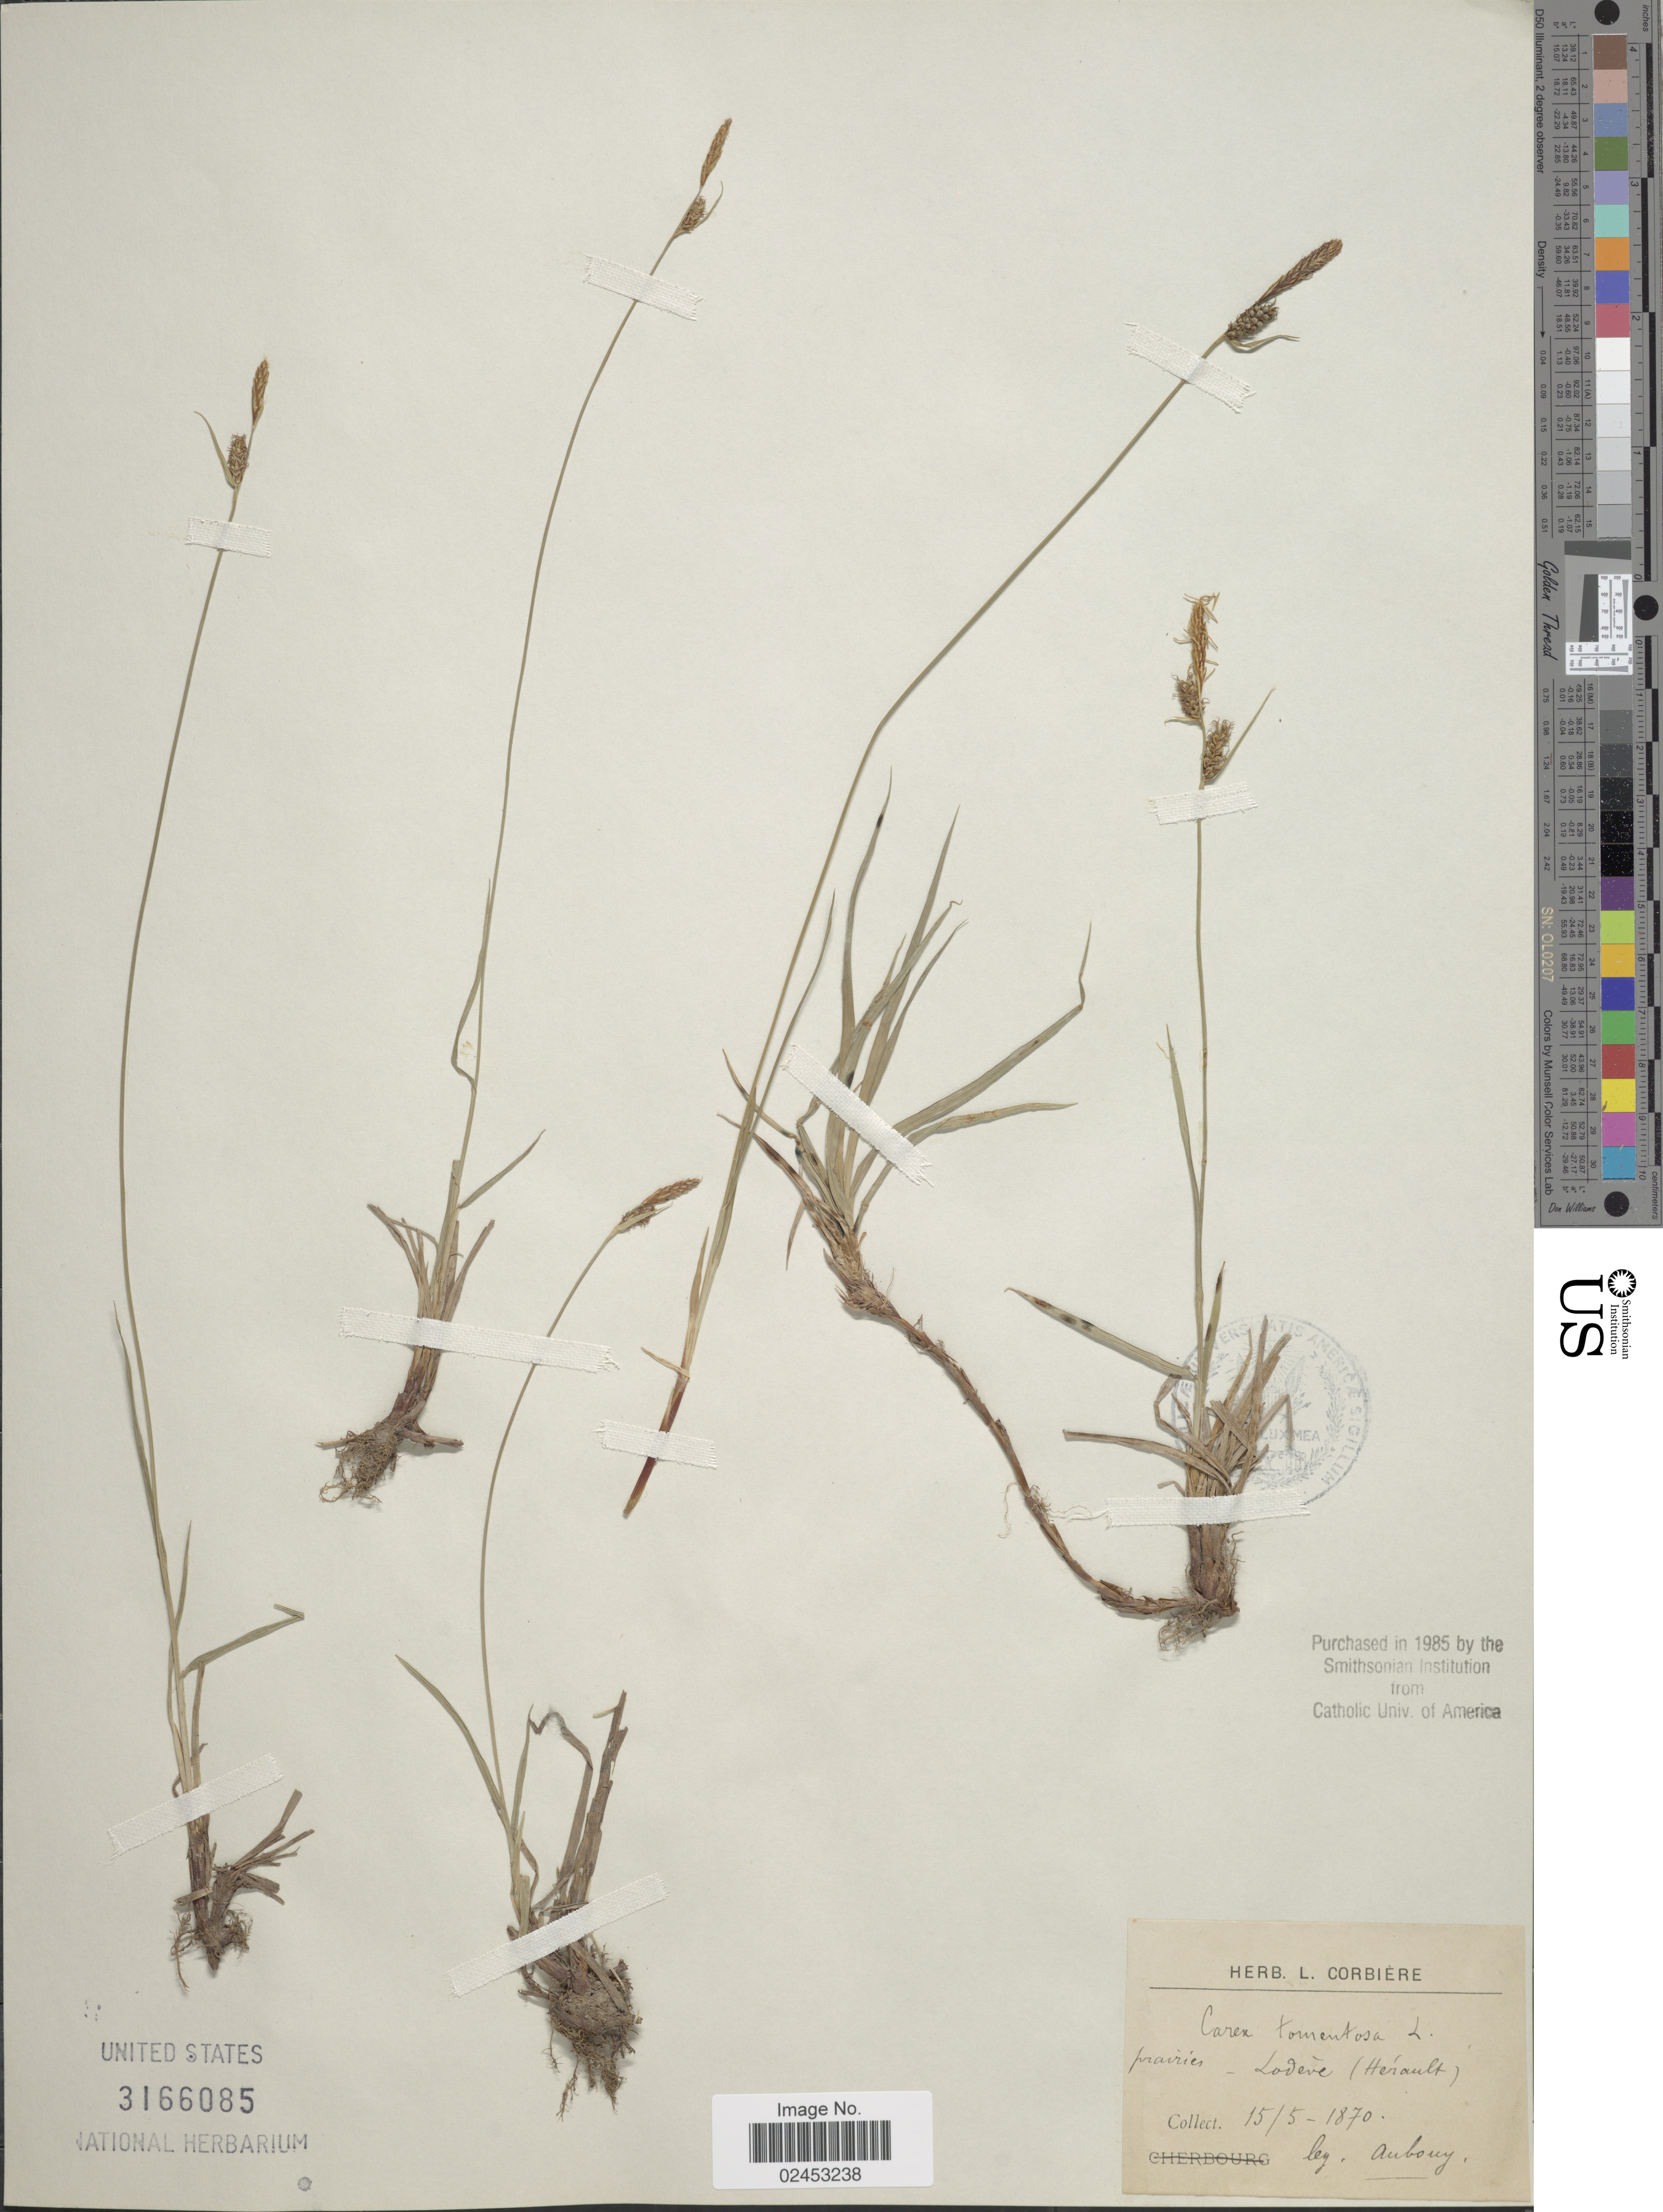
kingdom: Plantae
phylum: Tracheophyta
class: Liliopsida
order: Poales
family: Cyperaceae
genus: Carex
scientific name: Carex tomentosa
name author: L.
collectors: -. Anbouy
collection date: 1870-05-15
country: France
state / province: Occitanie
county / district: Hérault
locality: Prairies-Lodere (Herault).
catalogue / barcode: US 3166085